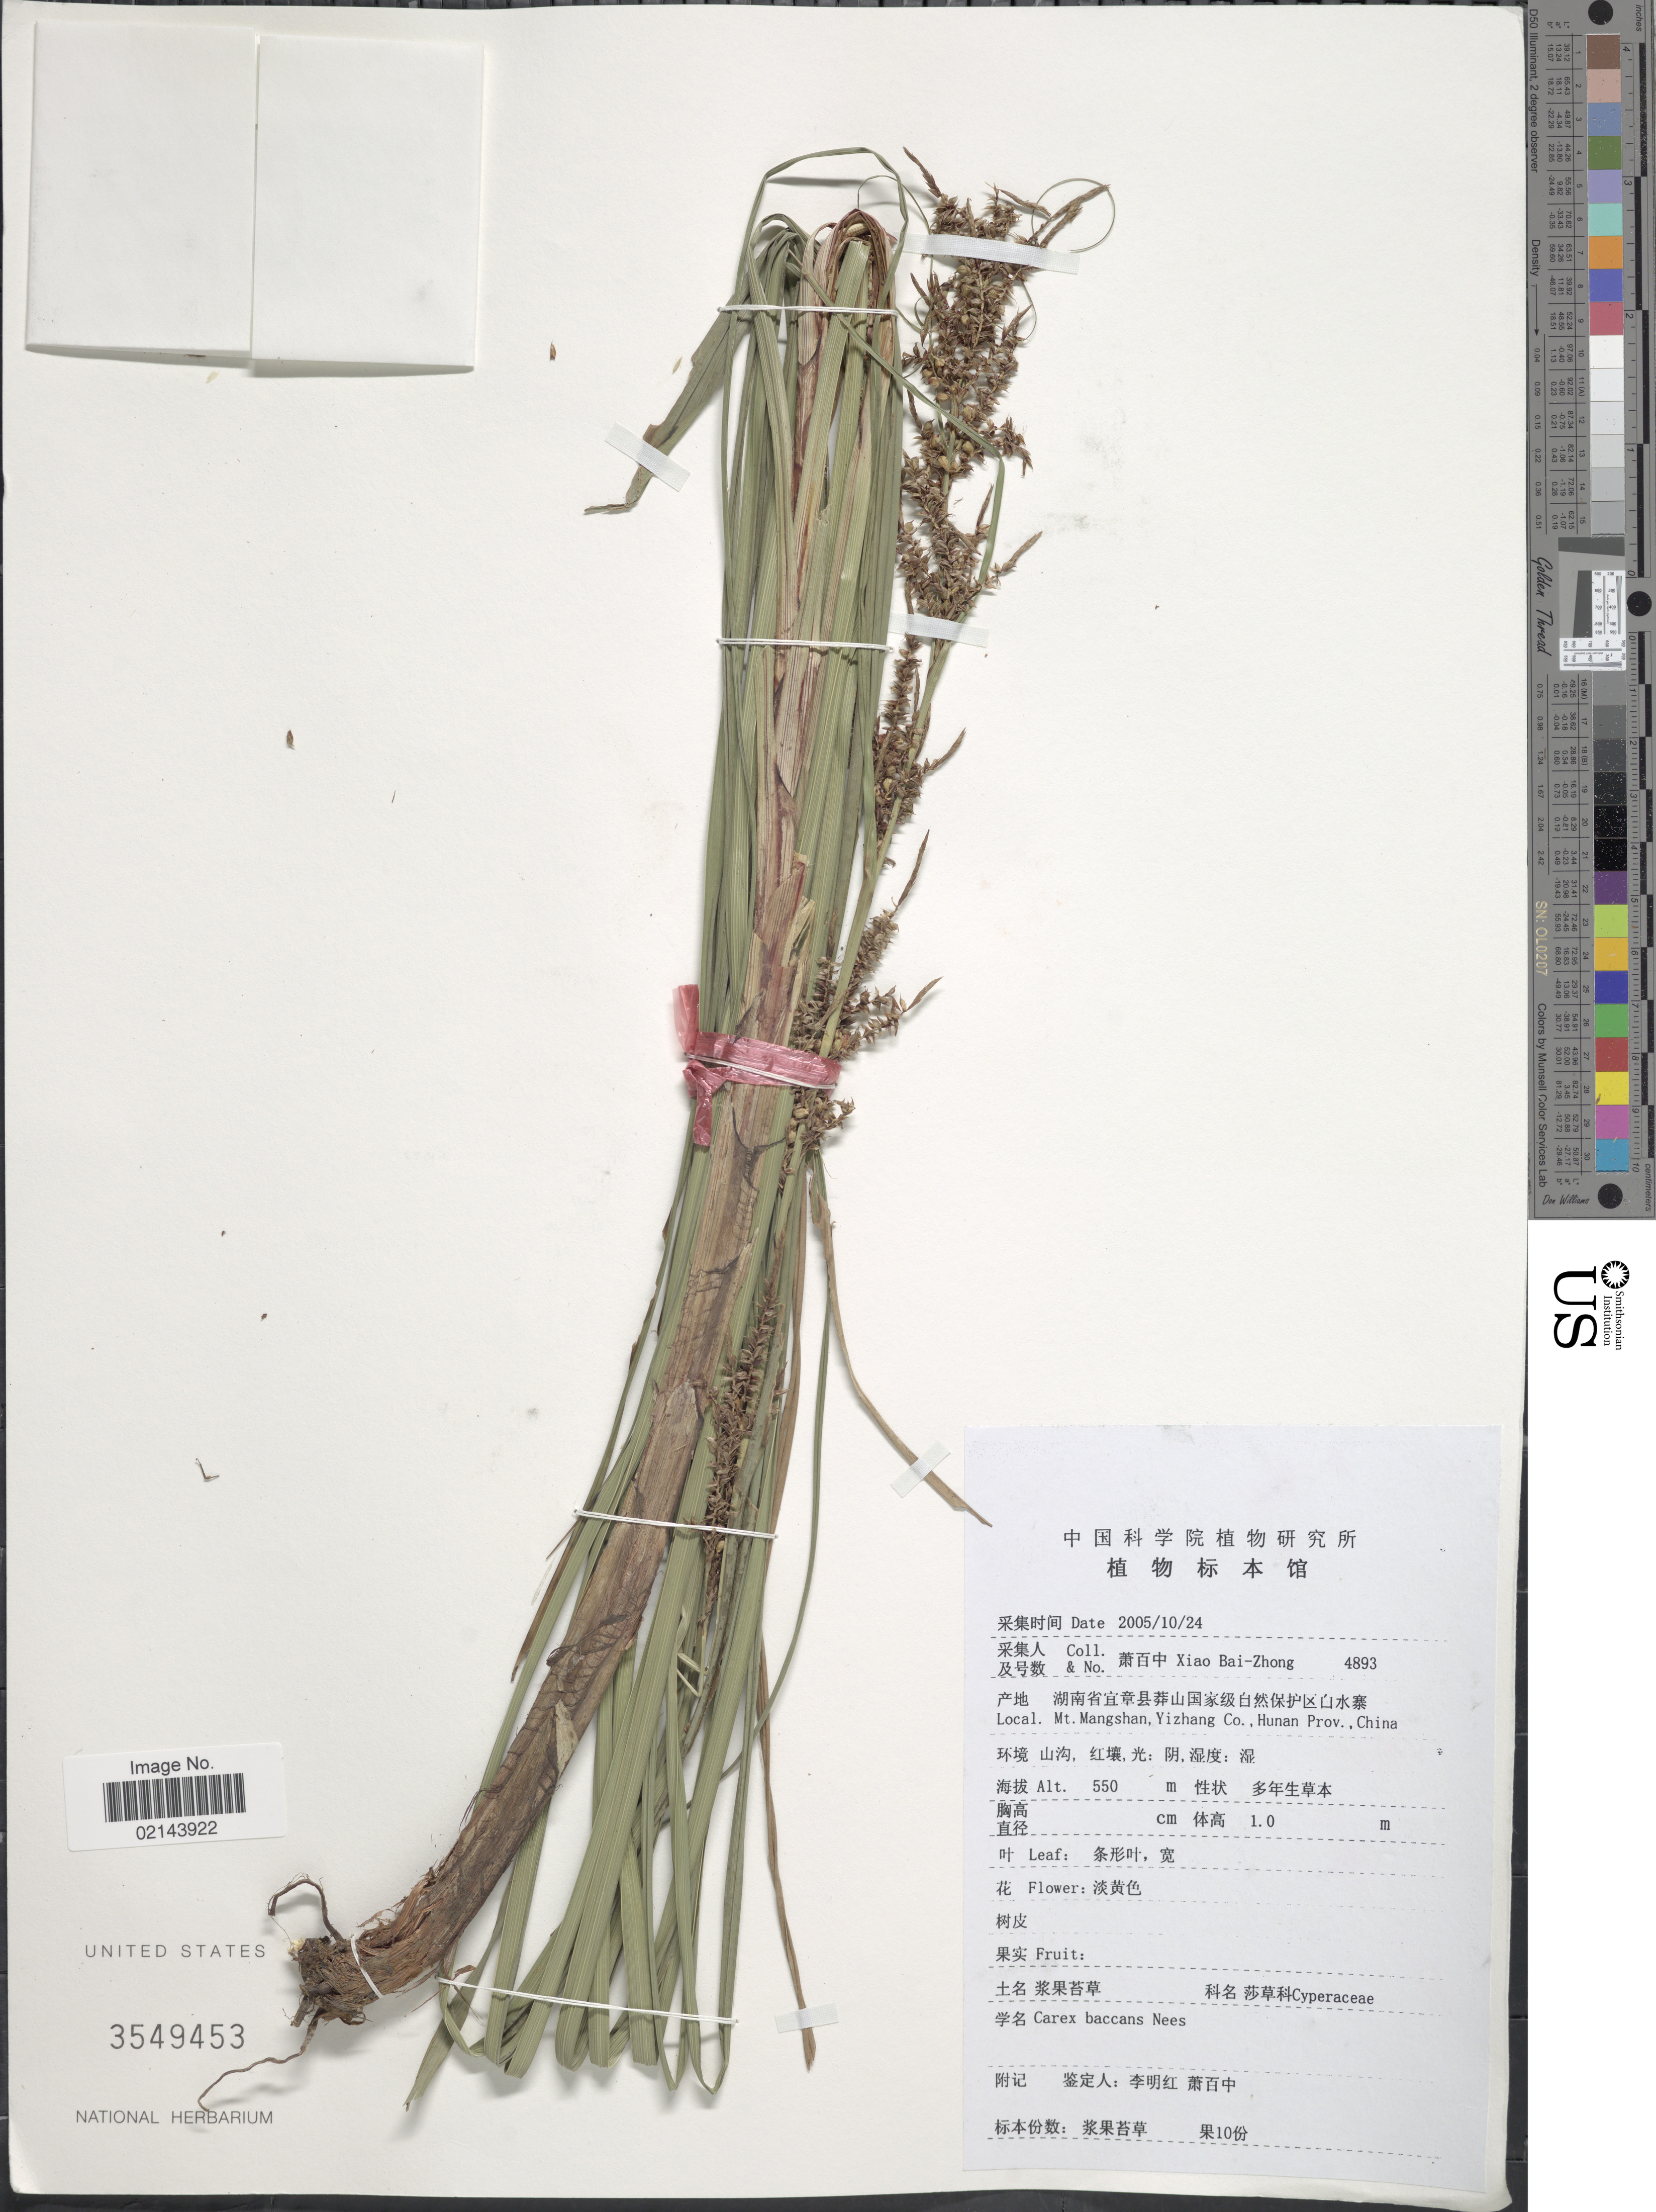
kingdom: Plantae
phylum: Tracheophyta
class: Liliopsida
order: Poales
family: Cyperaceae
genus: Carex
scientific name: Carex baccans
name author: Nees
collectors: B. Z. Xiao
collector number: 4893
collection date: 2005-10-24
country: China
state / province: Hunan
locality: Mt. Mangshan, Yizhang Co.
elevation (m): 550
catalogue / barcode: US 3549453